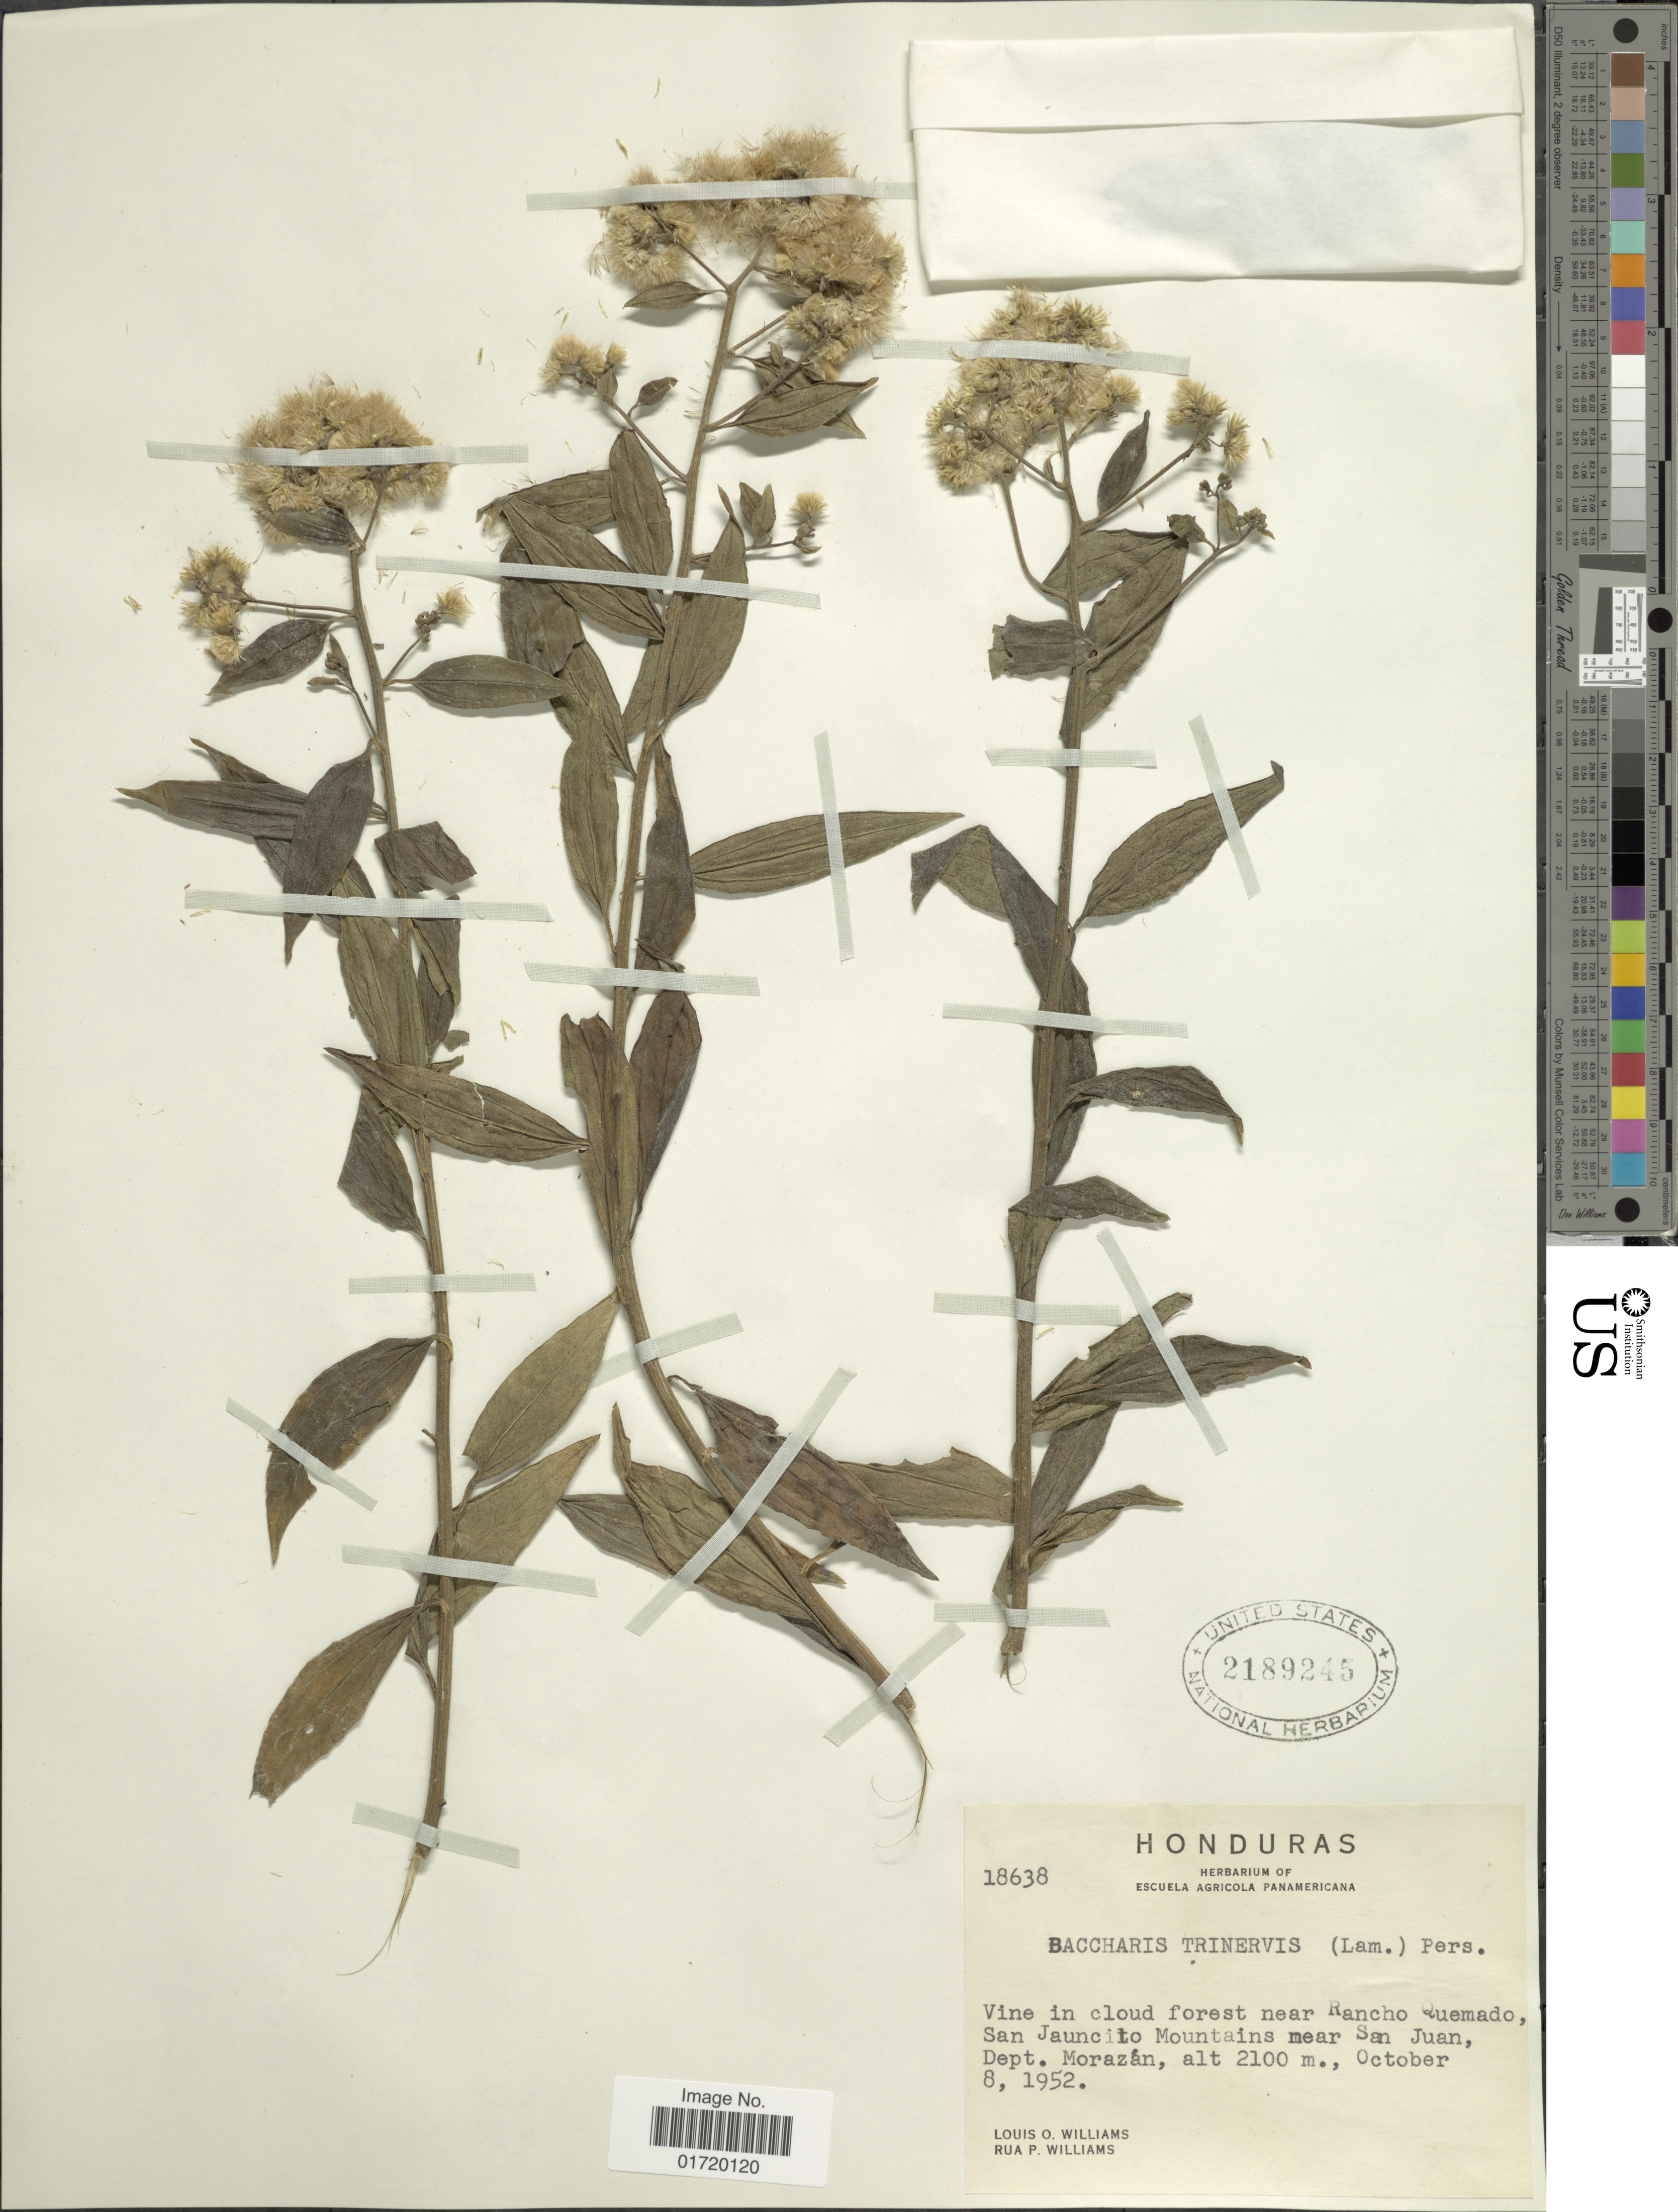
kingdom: Plantae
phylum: Tracheophyta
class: Magnoliopsida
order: Asterales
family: Asteraceae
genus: Baccharis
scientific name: Baccharis trinervis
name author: (Lam.) Pers.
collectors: L. O. Williams & R. P. Williams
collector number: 18638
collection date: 1952-10-08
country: Honduras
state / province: Fco. Morazán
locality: Near Rancho Quemado, San Juancito Mountains near San Juan, Dept. Morazan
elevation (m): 2100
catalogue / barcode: US 2189245